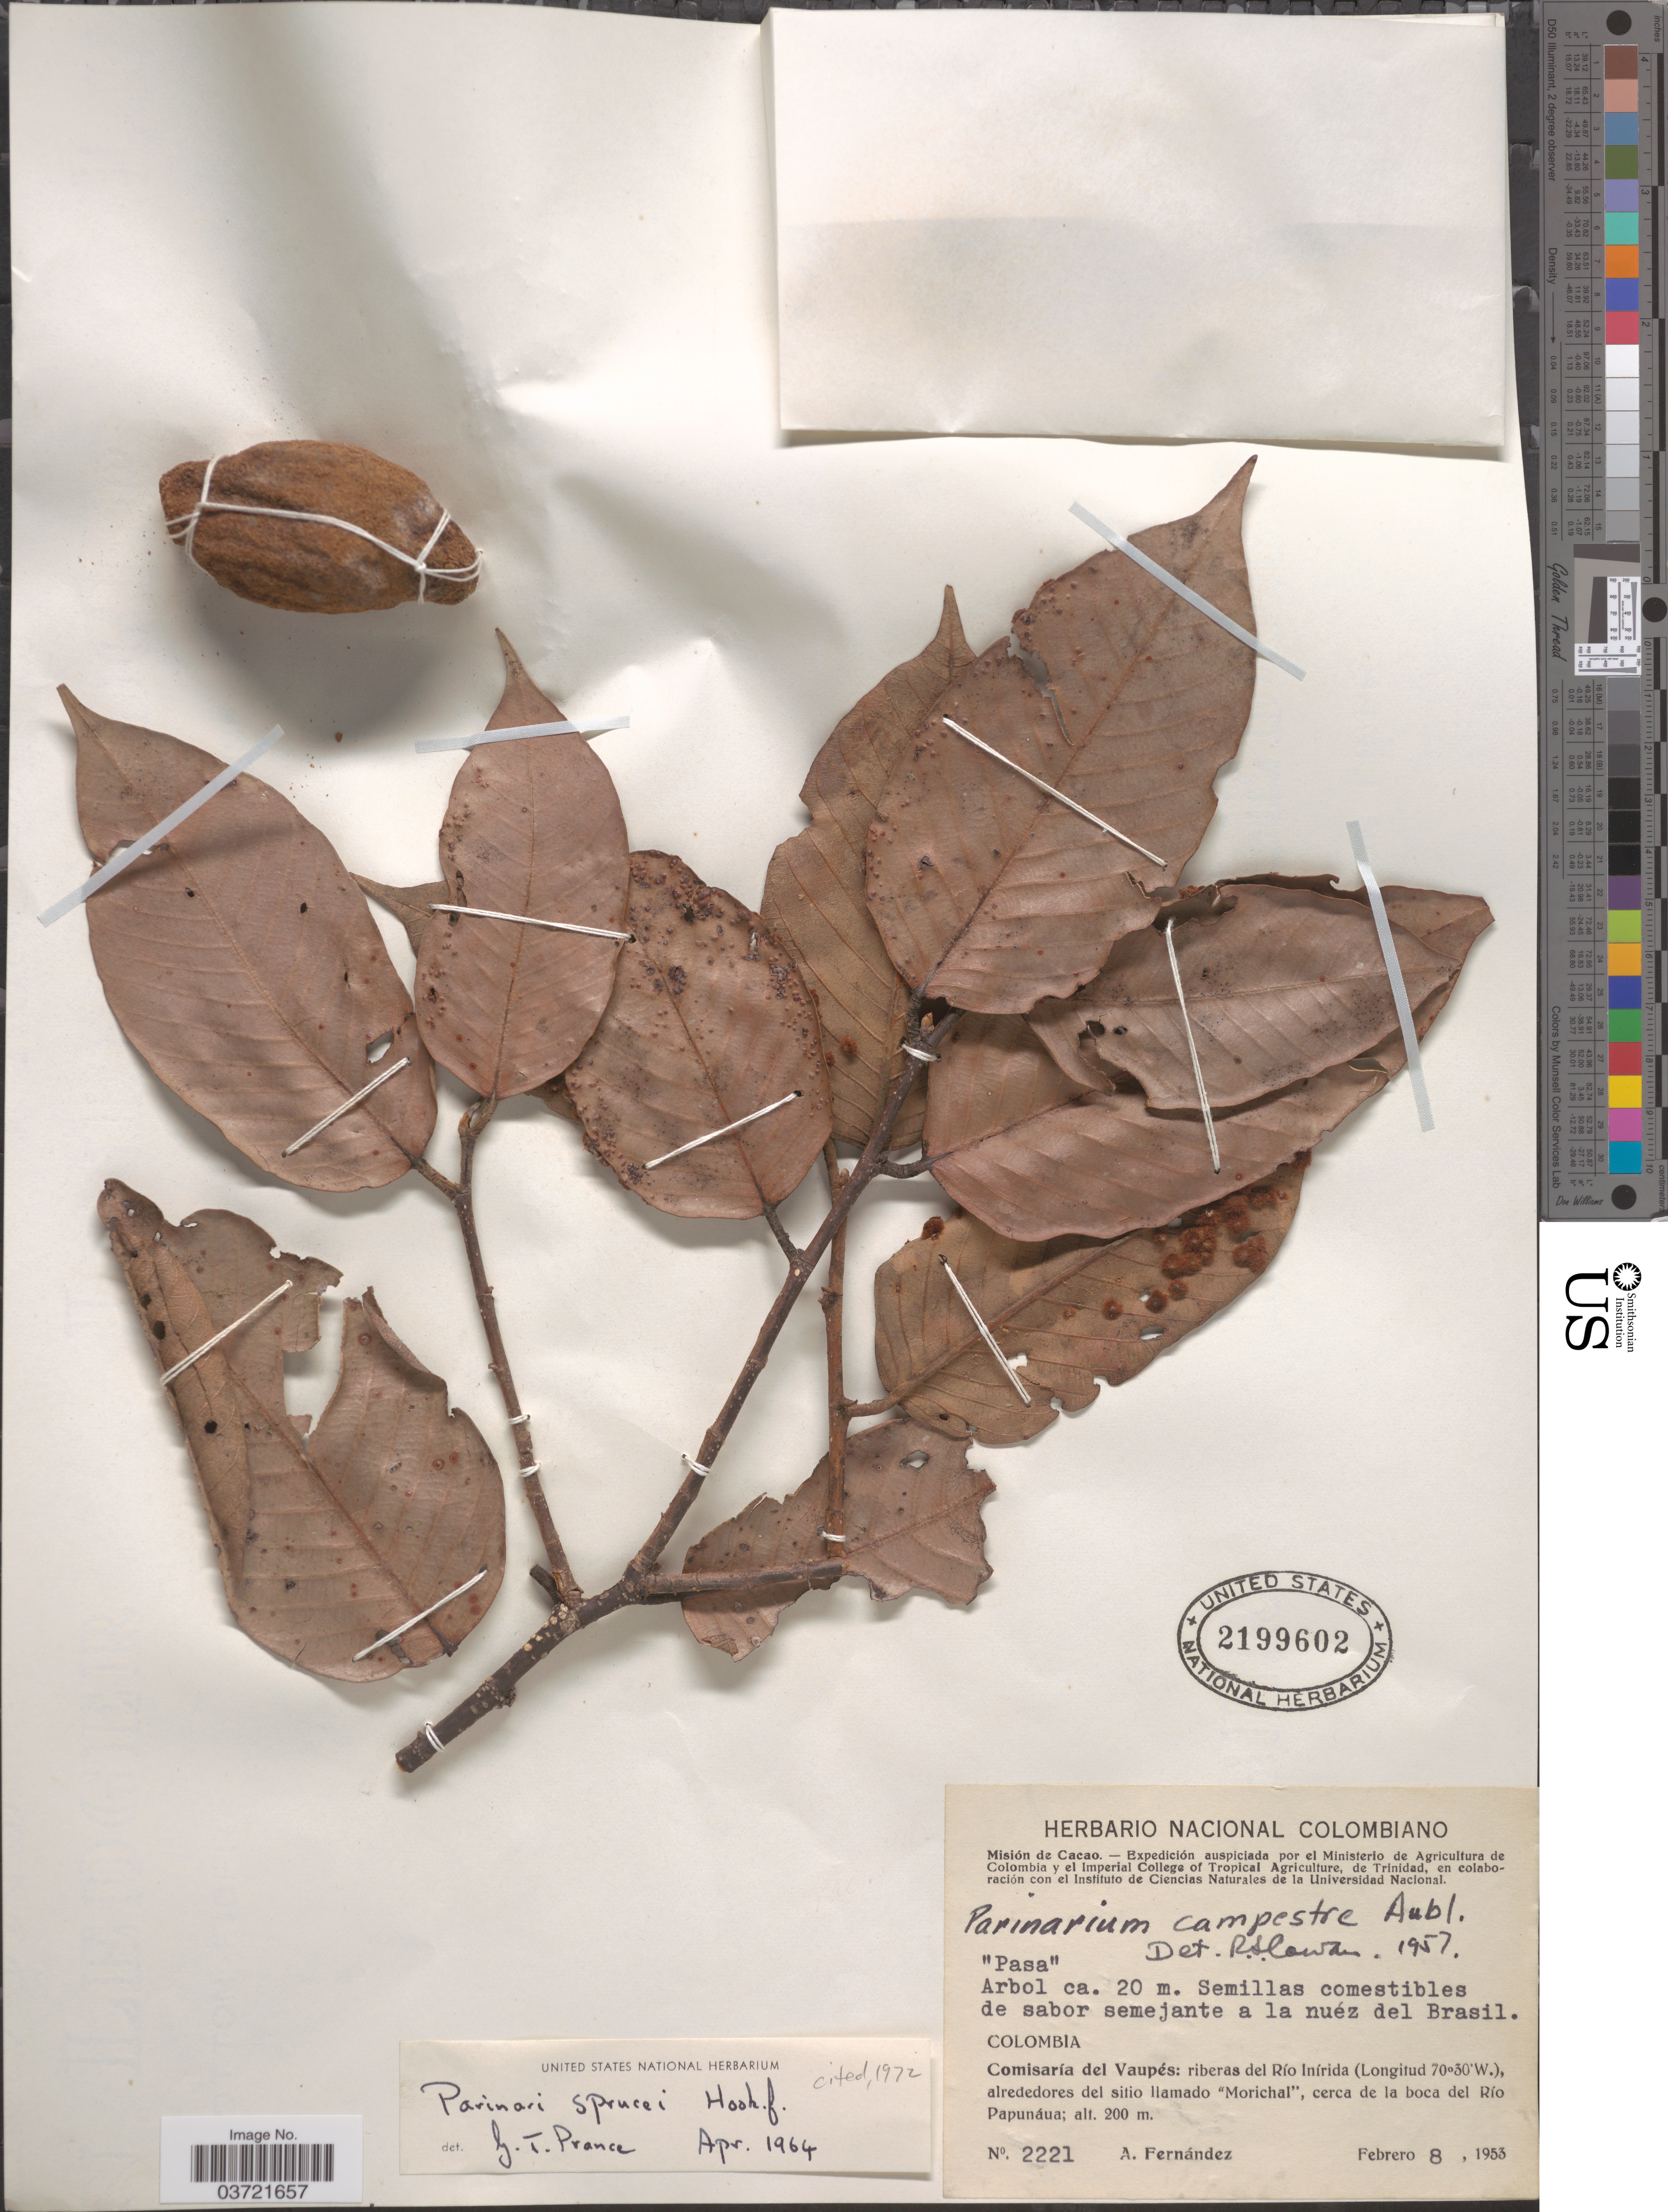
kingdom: Plantae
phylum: Tracheophyta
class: Magnoliopsida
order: Malpighiales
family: Chrysobalanaceae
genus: Parinari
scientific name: Parinari sprucei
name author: Hook. f.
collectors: A. Fernández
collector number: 2221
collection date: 1953-02-08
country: Colombia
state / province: Vaupés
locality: Comisaría del Vaupés: riberas del Río Inírida, alrededores del sitio llamado "Morichal", cerca de la boca del Río Papunáua.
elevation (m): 200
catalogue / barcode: US 2199602